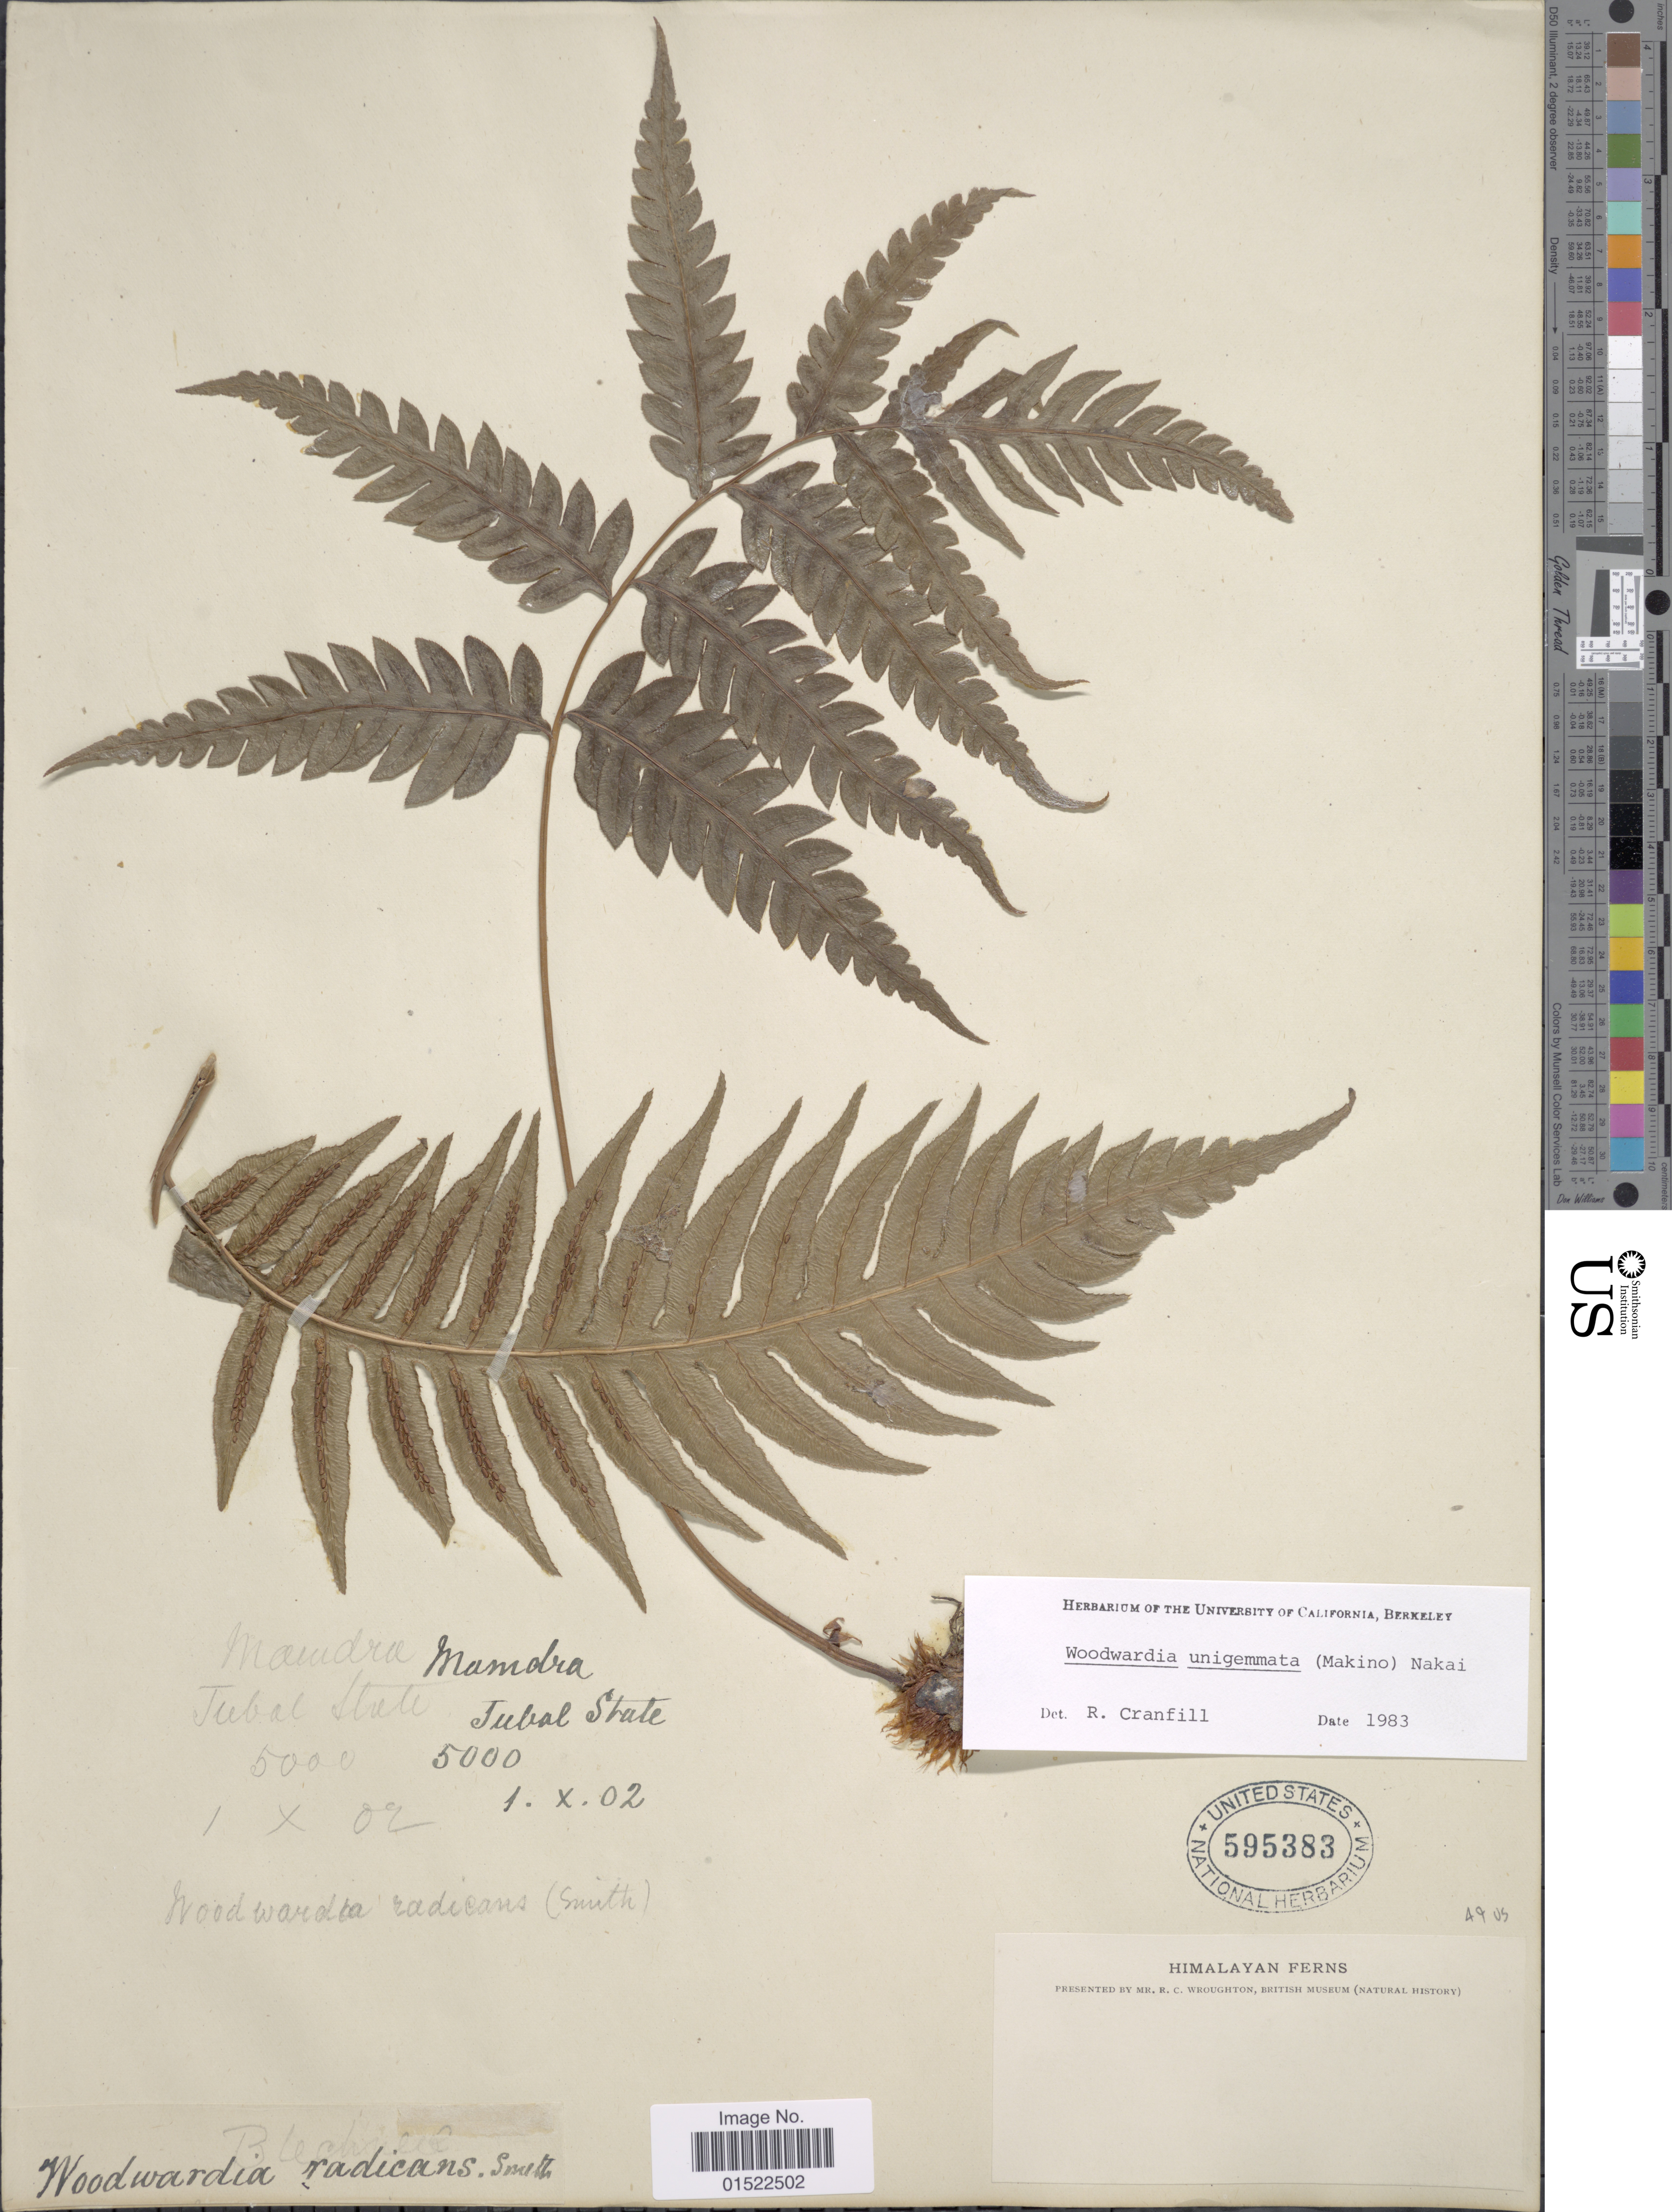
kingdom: Plantae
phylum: Tracheophyta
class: Polypodiopsida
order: Polypodiales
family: Blechnaceae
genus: Woodwardia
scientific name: Woodwardia unigemmata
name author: (Makino) Nakai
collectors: R. Wroughton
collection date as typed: Transcribed d/m/y: 1/10/2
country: India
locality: Himalayan, Mamdra, Jubal State [interpreted]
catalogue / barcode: US 595383